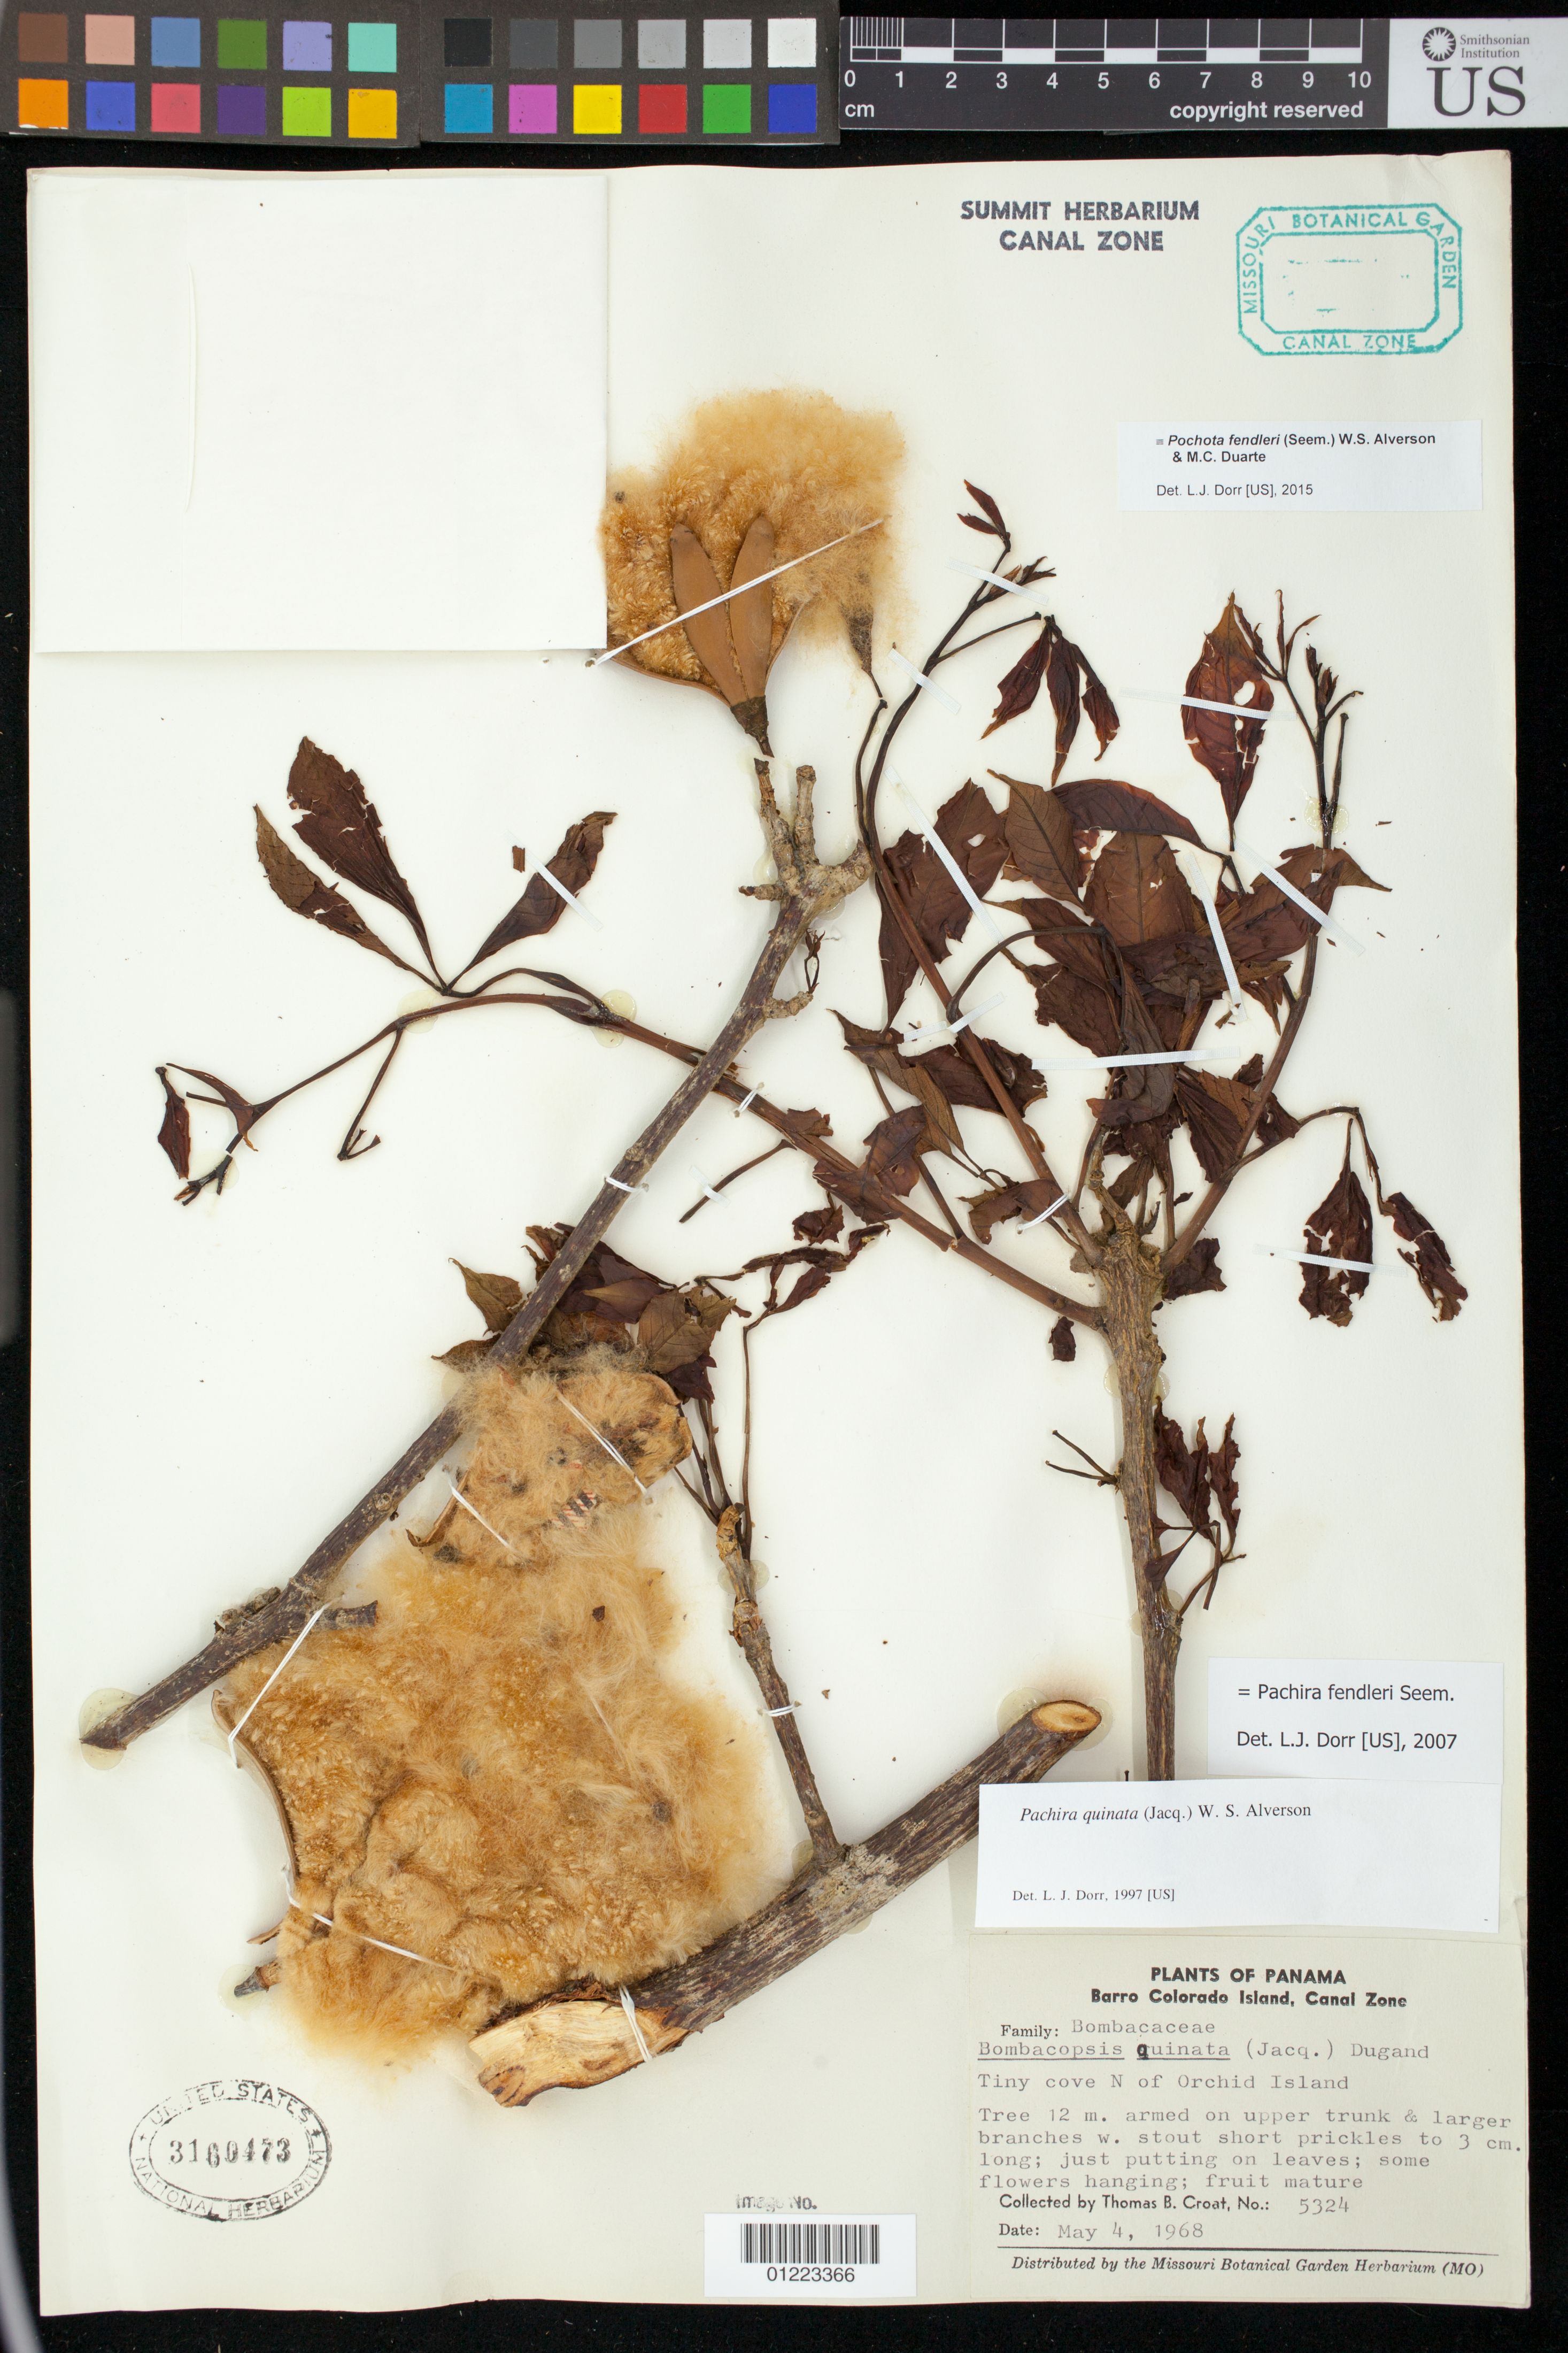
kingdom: Plantae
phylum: Tracheophyta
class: Magnoliopsida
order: Malvales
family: Malvaceae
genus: Pochota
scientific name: Pochota fendleri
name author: (Seem.) W.S. Alverson & M.C. Duarte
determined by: Dorr, L. J., (BOT), Smithsonian Institution - National Museum of Natural History (UNITED STATES)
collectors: T. B. Croat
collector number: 5324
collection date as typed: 5/4/1968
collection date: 1968-05-04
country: Panama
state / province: Panamá Oeste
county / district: Canal Zone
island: Orchid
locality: Barro Colorado Island, Tiny cove N of Orchid Island, Canal Zone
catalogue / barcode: US 3160473